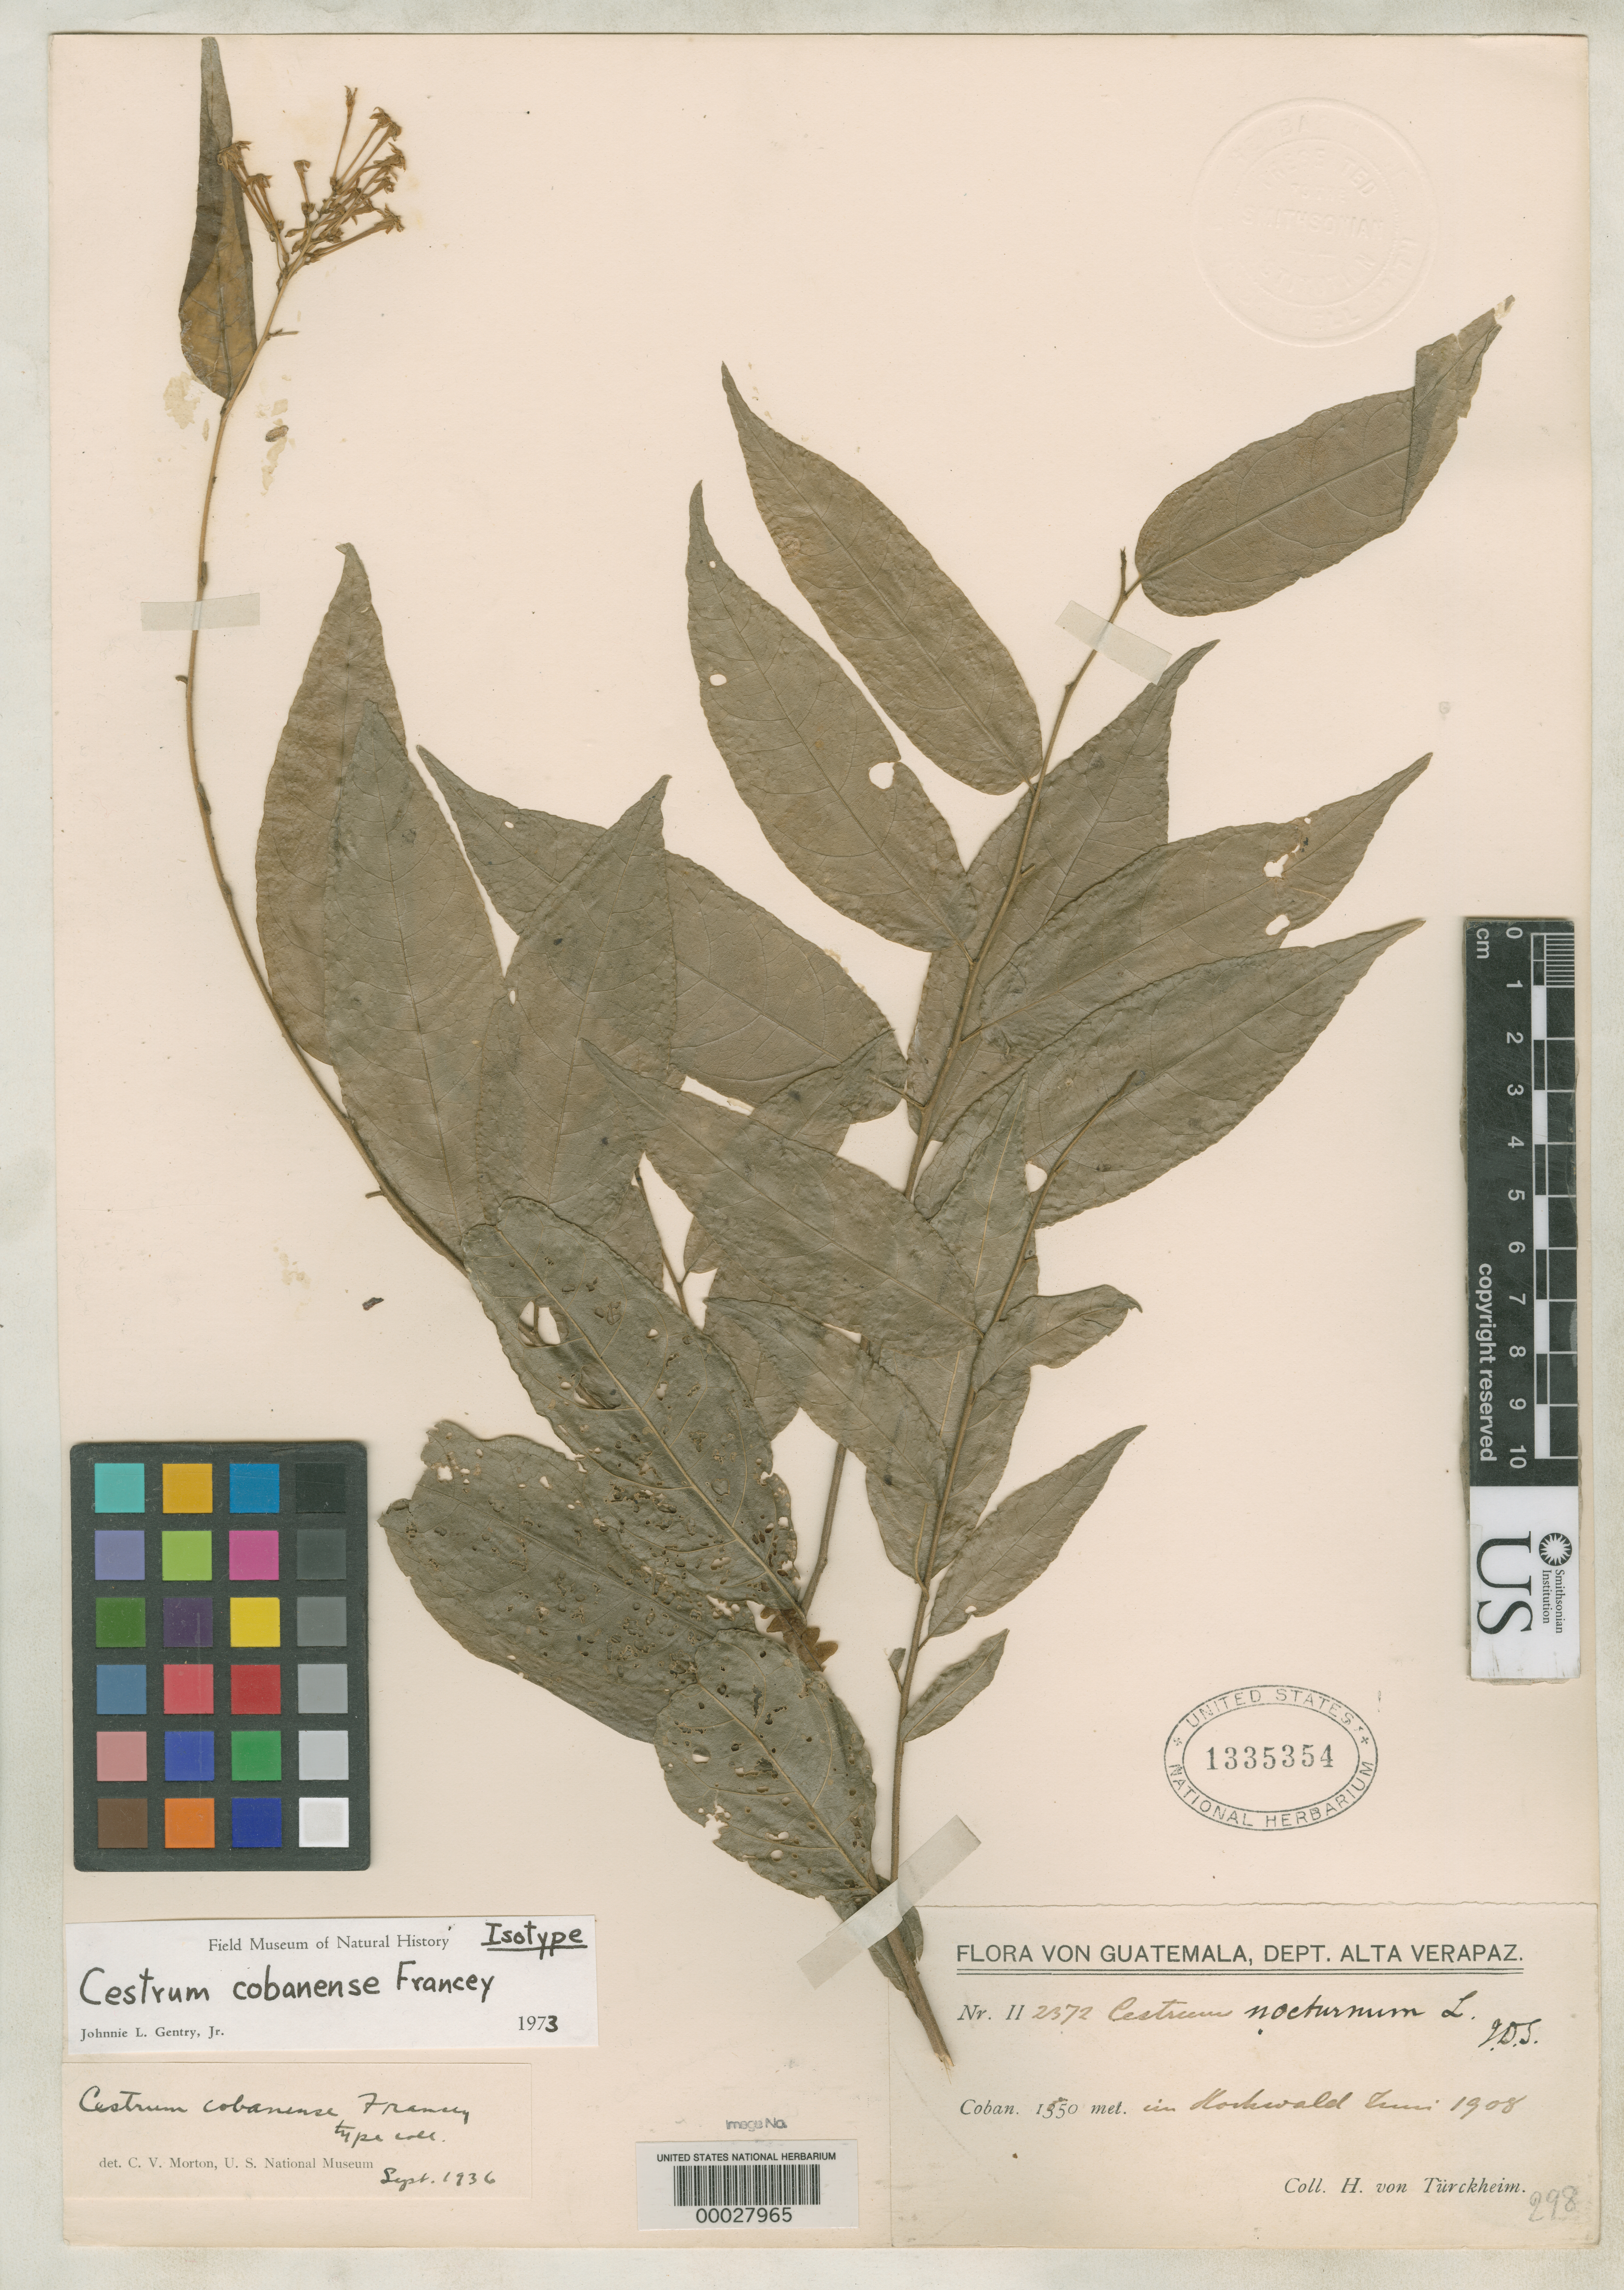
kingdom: Plantae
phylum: Tracheophyta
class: Magnoliopsida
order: Solanales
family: Solanaceae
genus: Cestrum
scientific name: Cestrum cobanense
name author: Francey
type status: Isotype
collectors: H. von Türckheim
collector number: II 2372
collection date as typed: Jun 1908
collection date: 1908-06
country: Guatemala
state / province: Alta Verapaz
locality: Cobán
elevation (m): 1350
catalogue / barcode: US 1335354